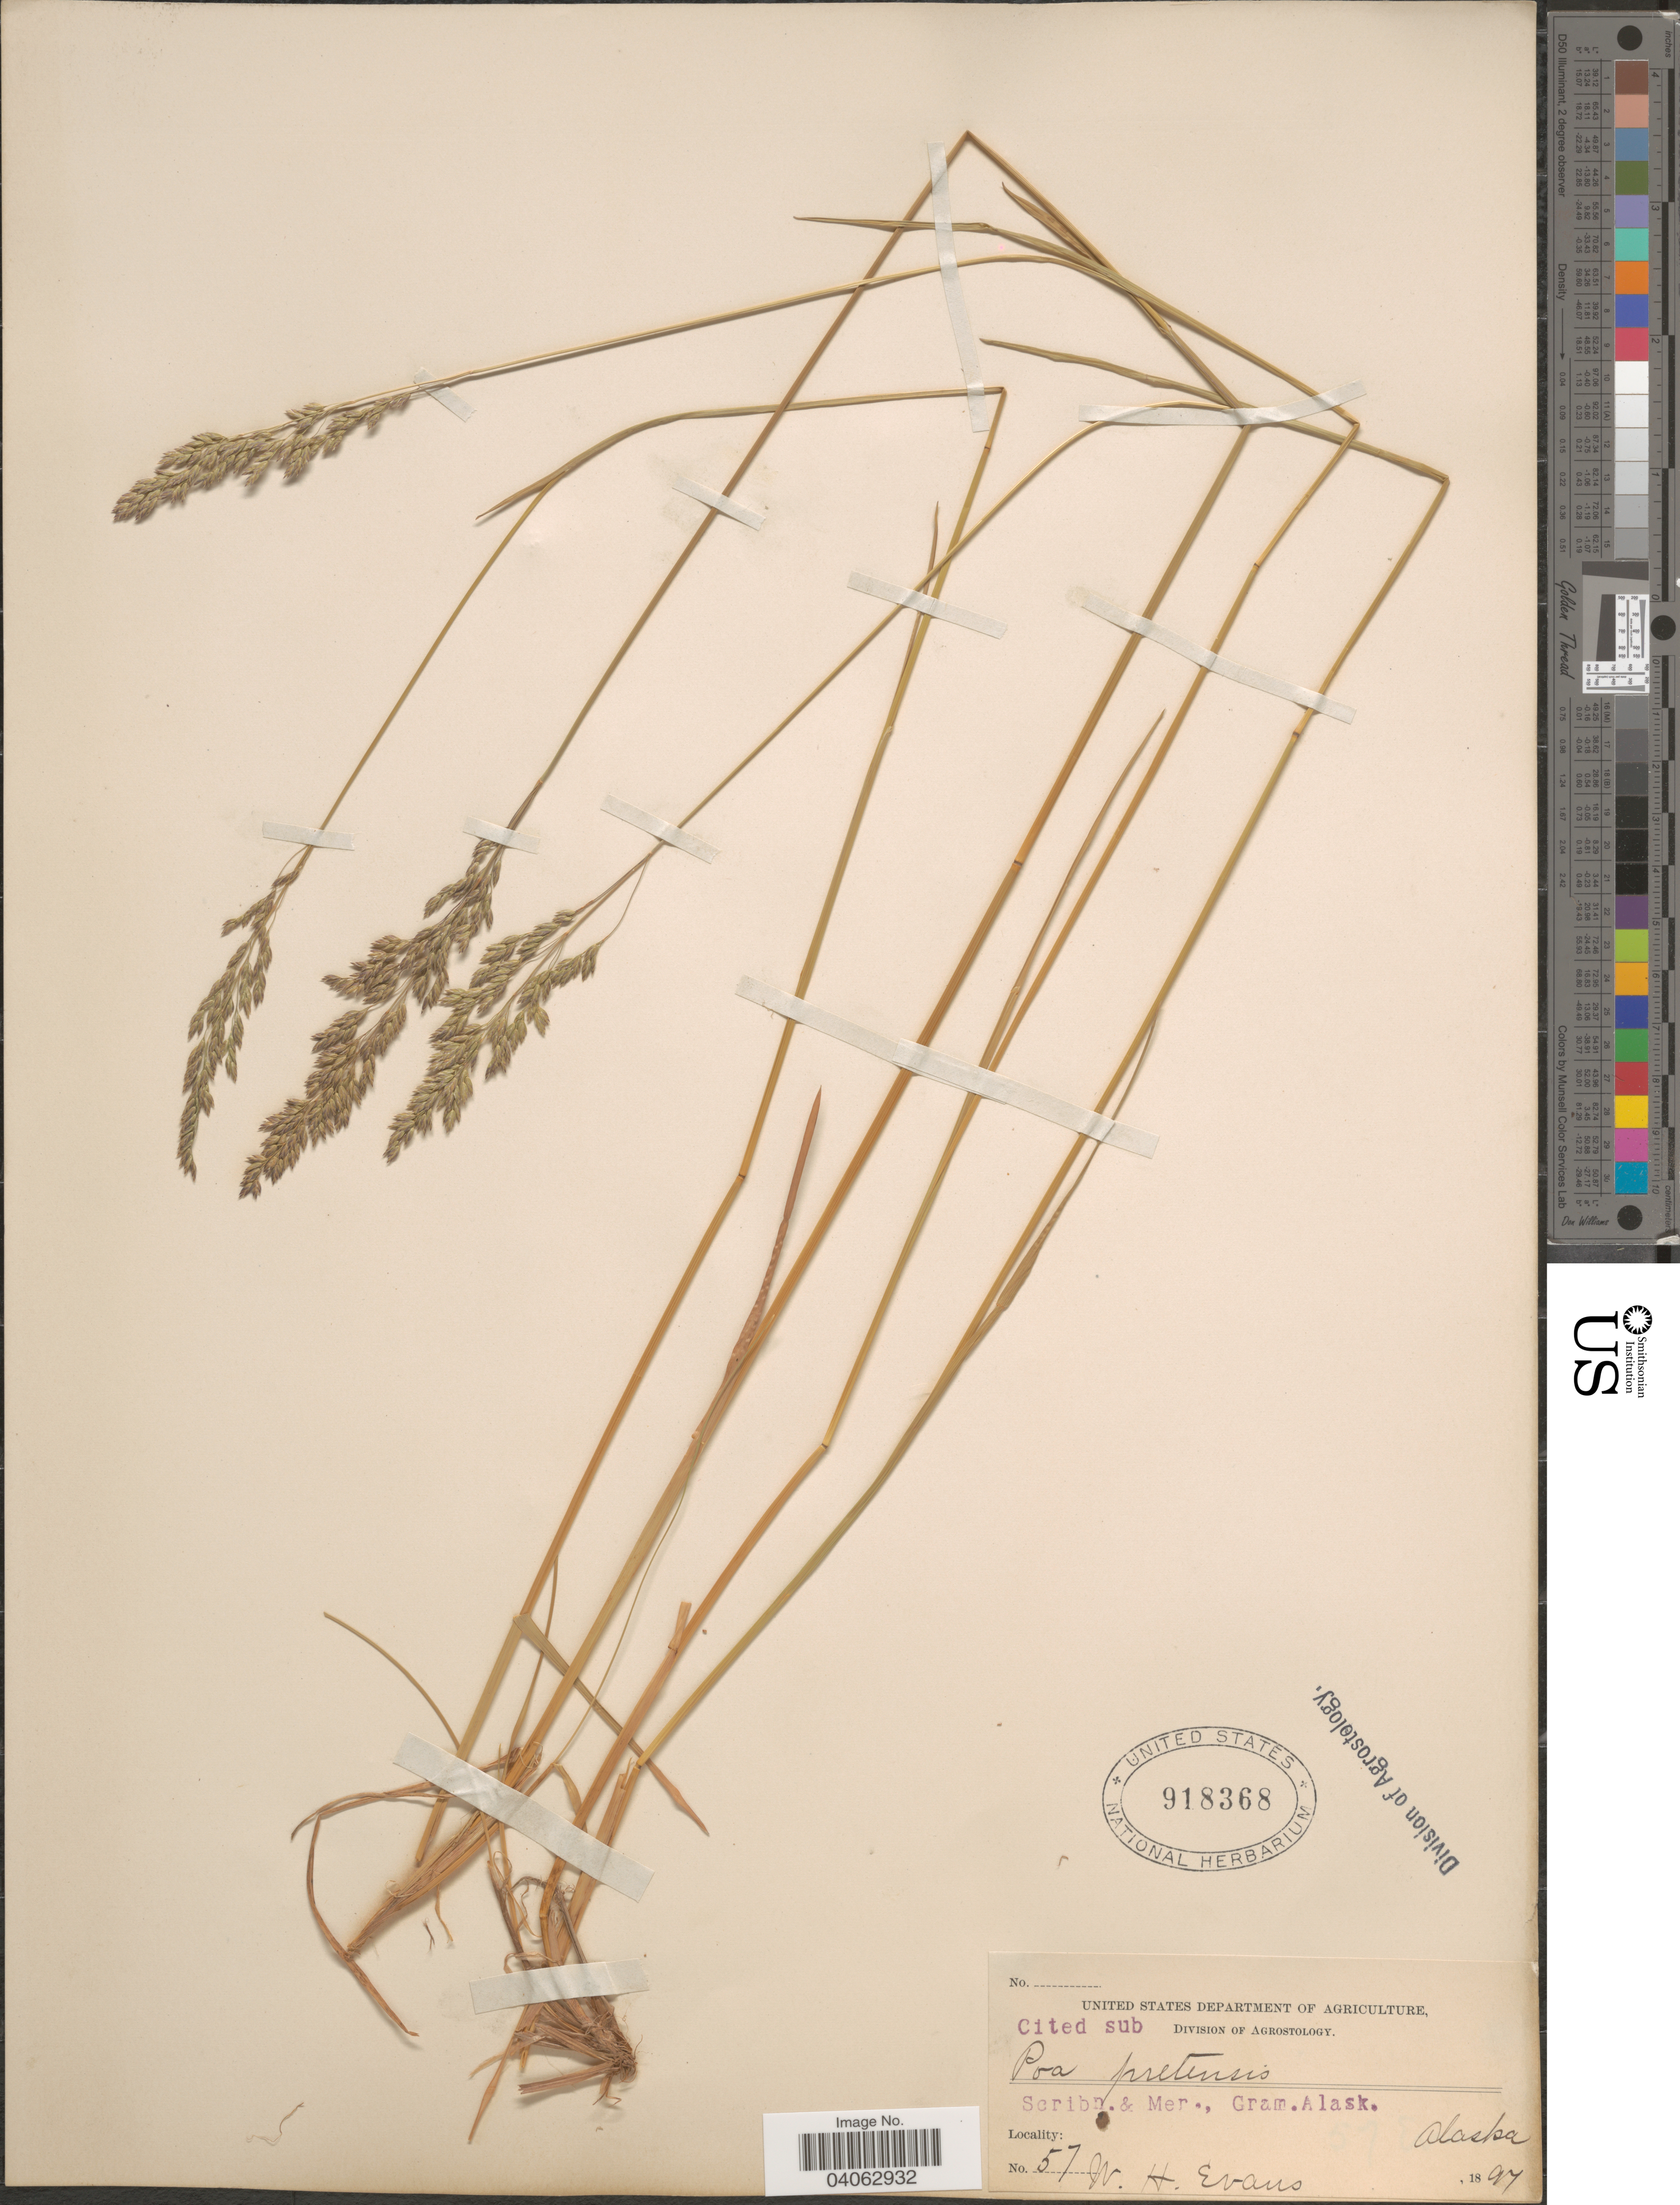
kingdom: Plantae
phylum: Tracheophyta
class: Liliopsida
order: Poales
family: Poaceae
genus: Poa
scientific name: Poa pratensis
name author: L.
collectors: W. H. Evans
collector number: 57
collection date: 1897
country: United States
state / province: Alaska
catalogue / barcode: US 918368